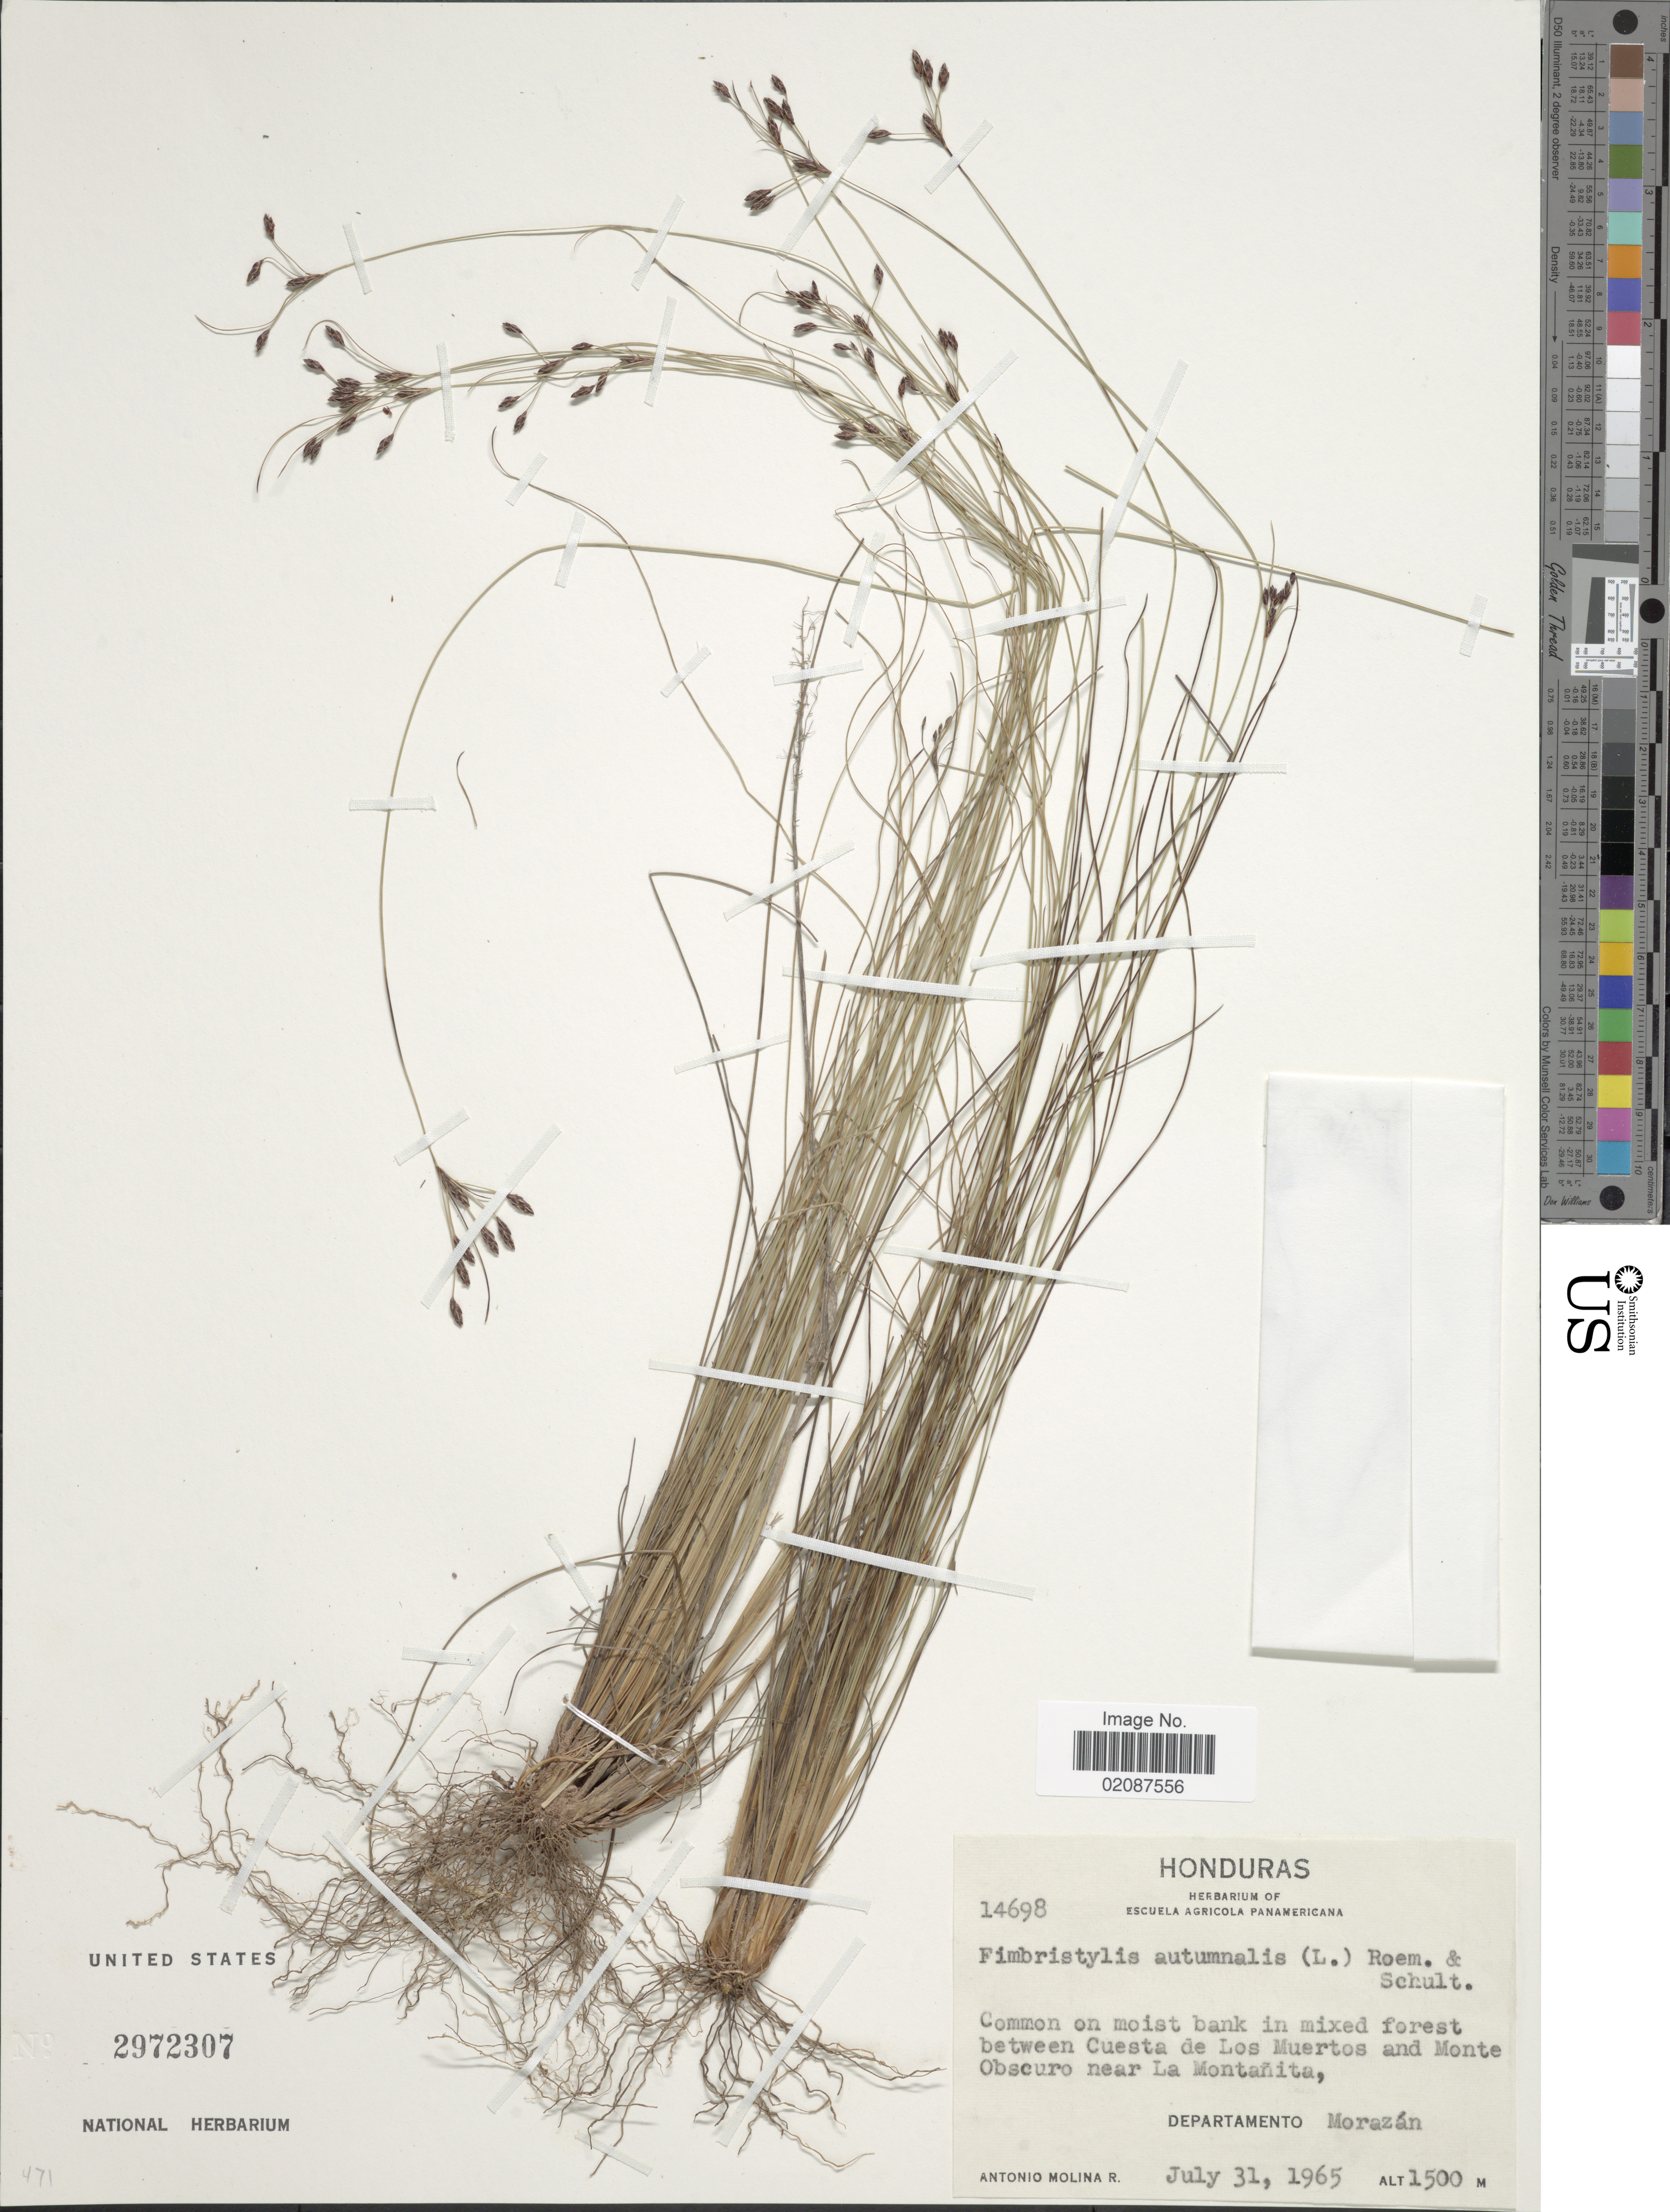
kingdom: Plantae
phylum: Tracheophyta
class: Liliopsida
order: Poales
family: Cyperaceae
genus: Fimbristylis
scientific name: Fimbristylis autumnalis (L.) Roem. & Schult.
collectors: A. Molina R.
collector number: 14698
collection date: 1965-07-31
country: Honduras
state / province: Fco. Morazán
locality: Common on moist bank in mixed forest between Cuesta de Los Muertos and Monte Obscuro near La Montanita, Departamento Morazan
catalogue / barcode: US 2972307